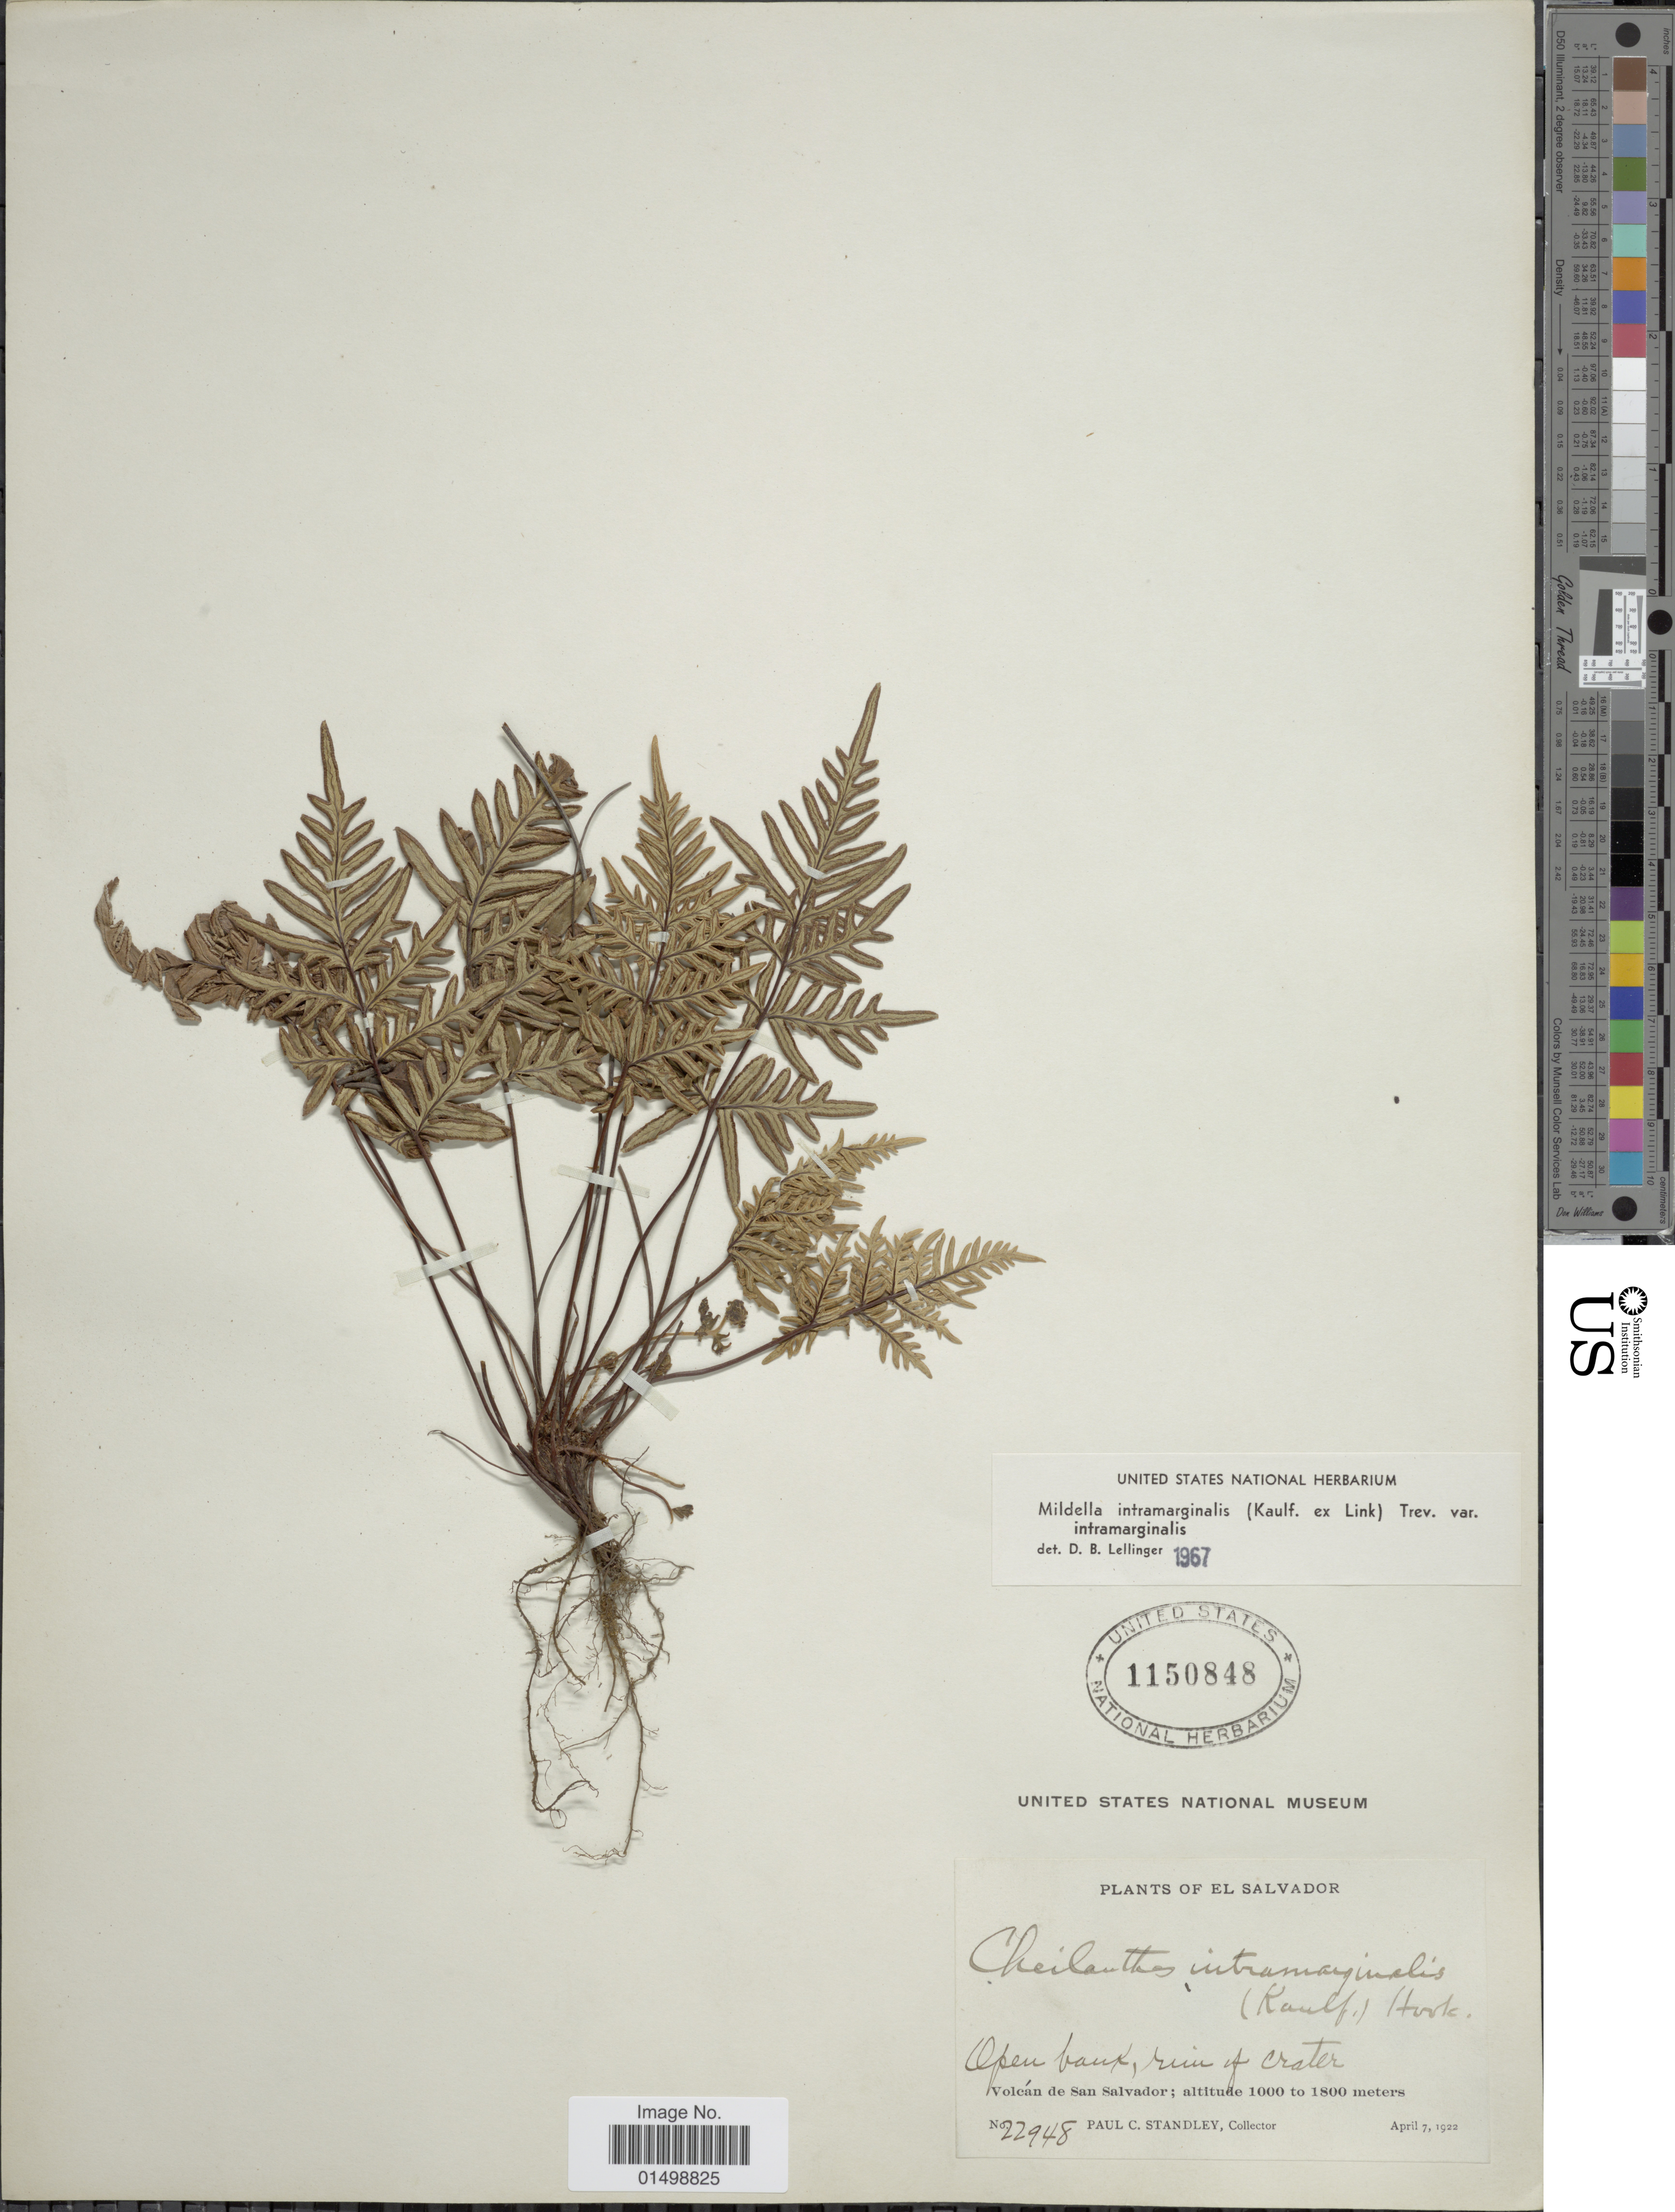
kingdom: Plantae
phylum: Tracheophyta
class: Polypodiopsida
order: Polypodiales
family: Pteridaceae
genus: Cheilanthes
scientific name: Cheilanthes intramarginalis var. intramarginalis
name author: (Kaulf.) Hook.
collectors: P. C. Standley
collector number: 22948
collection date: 1922-04-07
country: El Salvador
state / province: San Salvador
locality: Volcan de San Salvador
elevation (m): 1000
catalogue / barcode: US 1150848